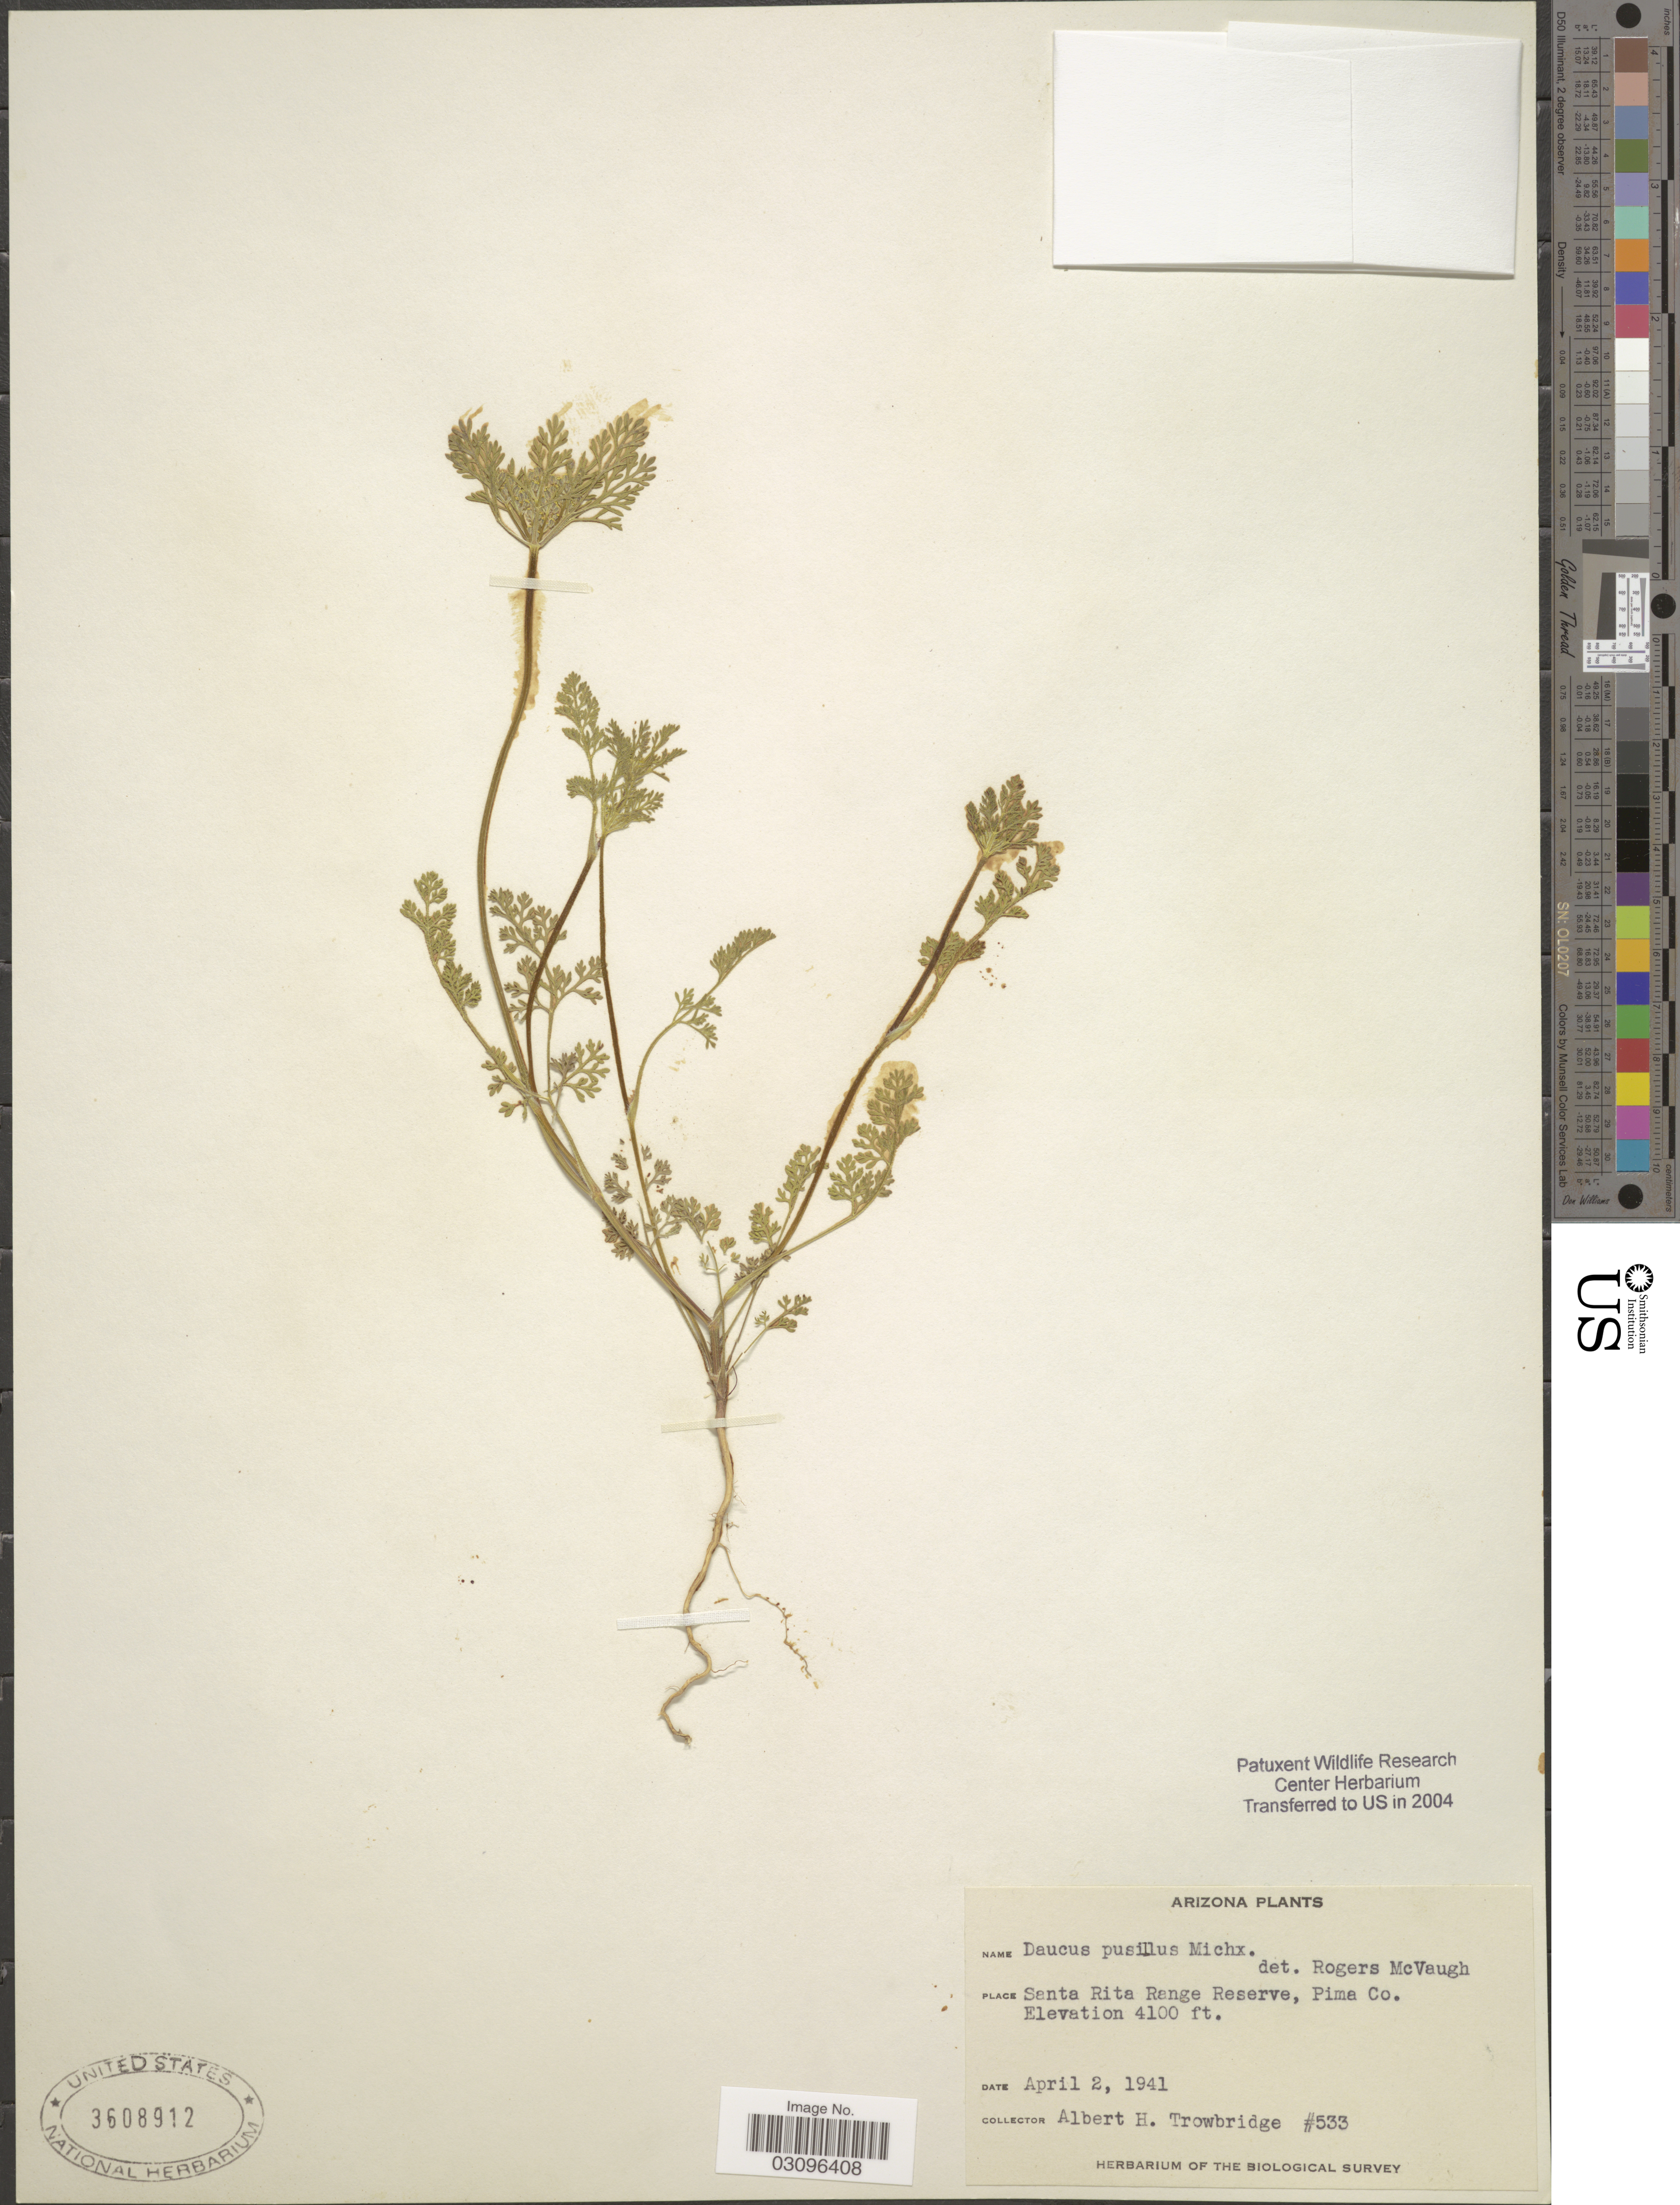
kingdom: Plantae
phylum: Tracheophyta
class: Magnoliopsida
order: Apiales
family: Apiaceae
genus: Daucus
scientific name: Daucus pusillus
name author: Michx.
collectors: A. H. Trowbridge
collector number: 533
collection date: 1941-04-02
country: United States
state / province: Arizona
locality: Santa Rita Range Reserve, Pima Co.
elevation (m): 1250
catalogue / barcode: US 3608912